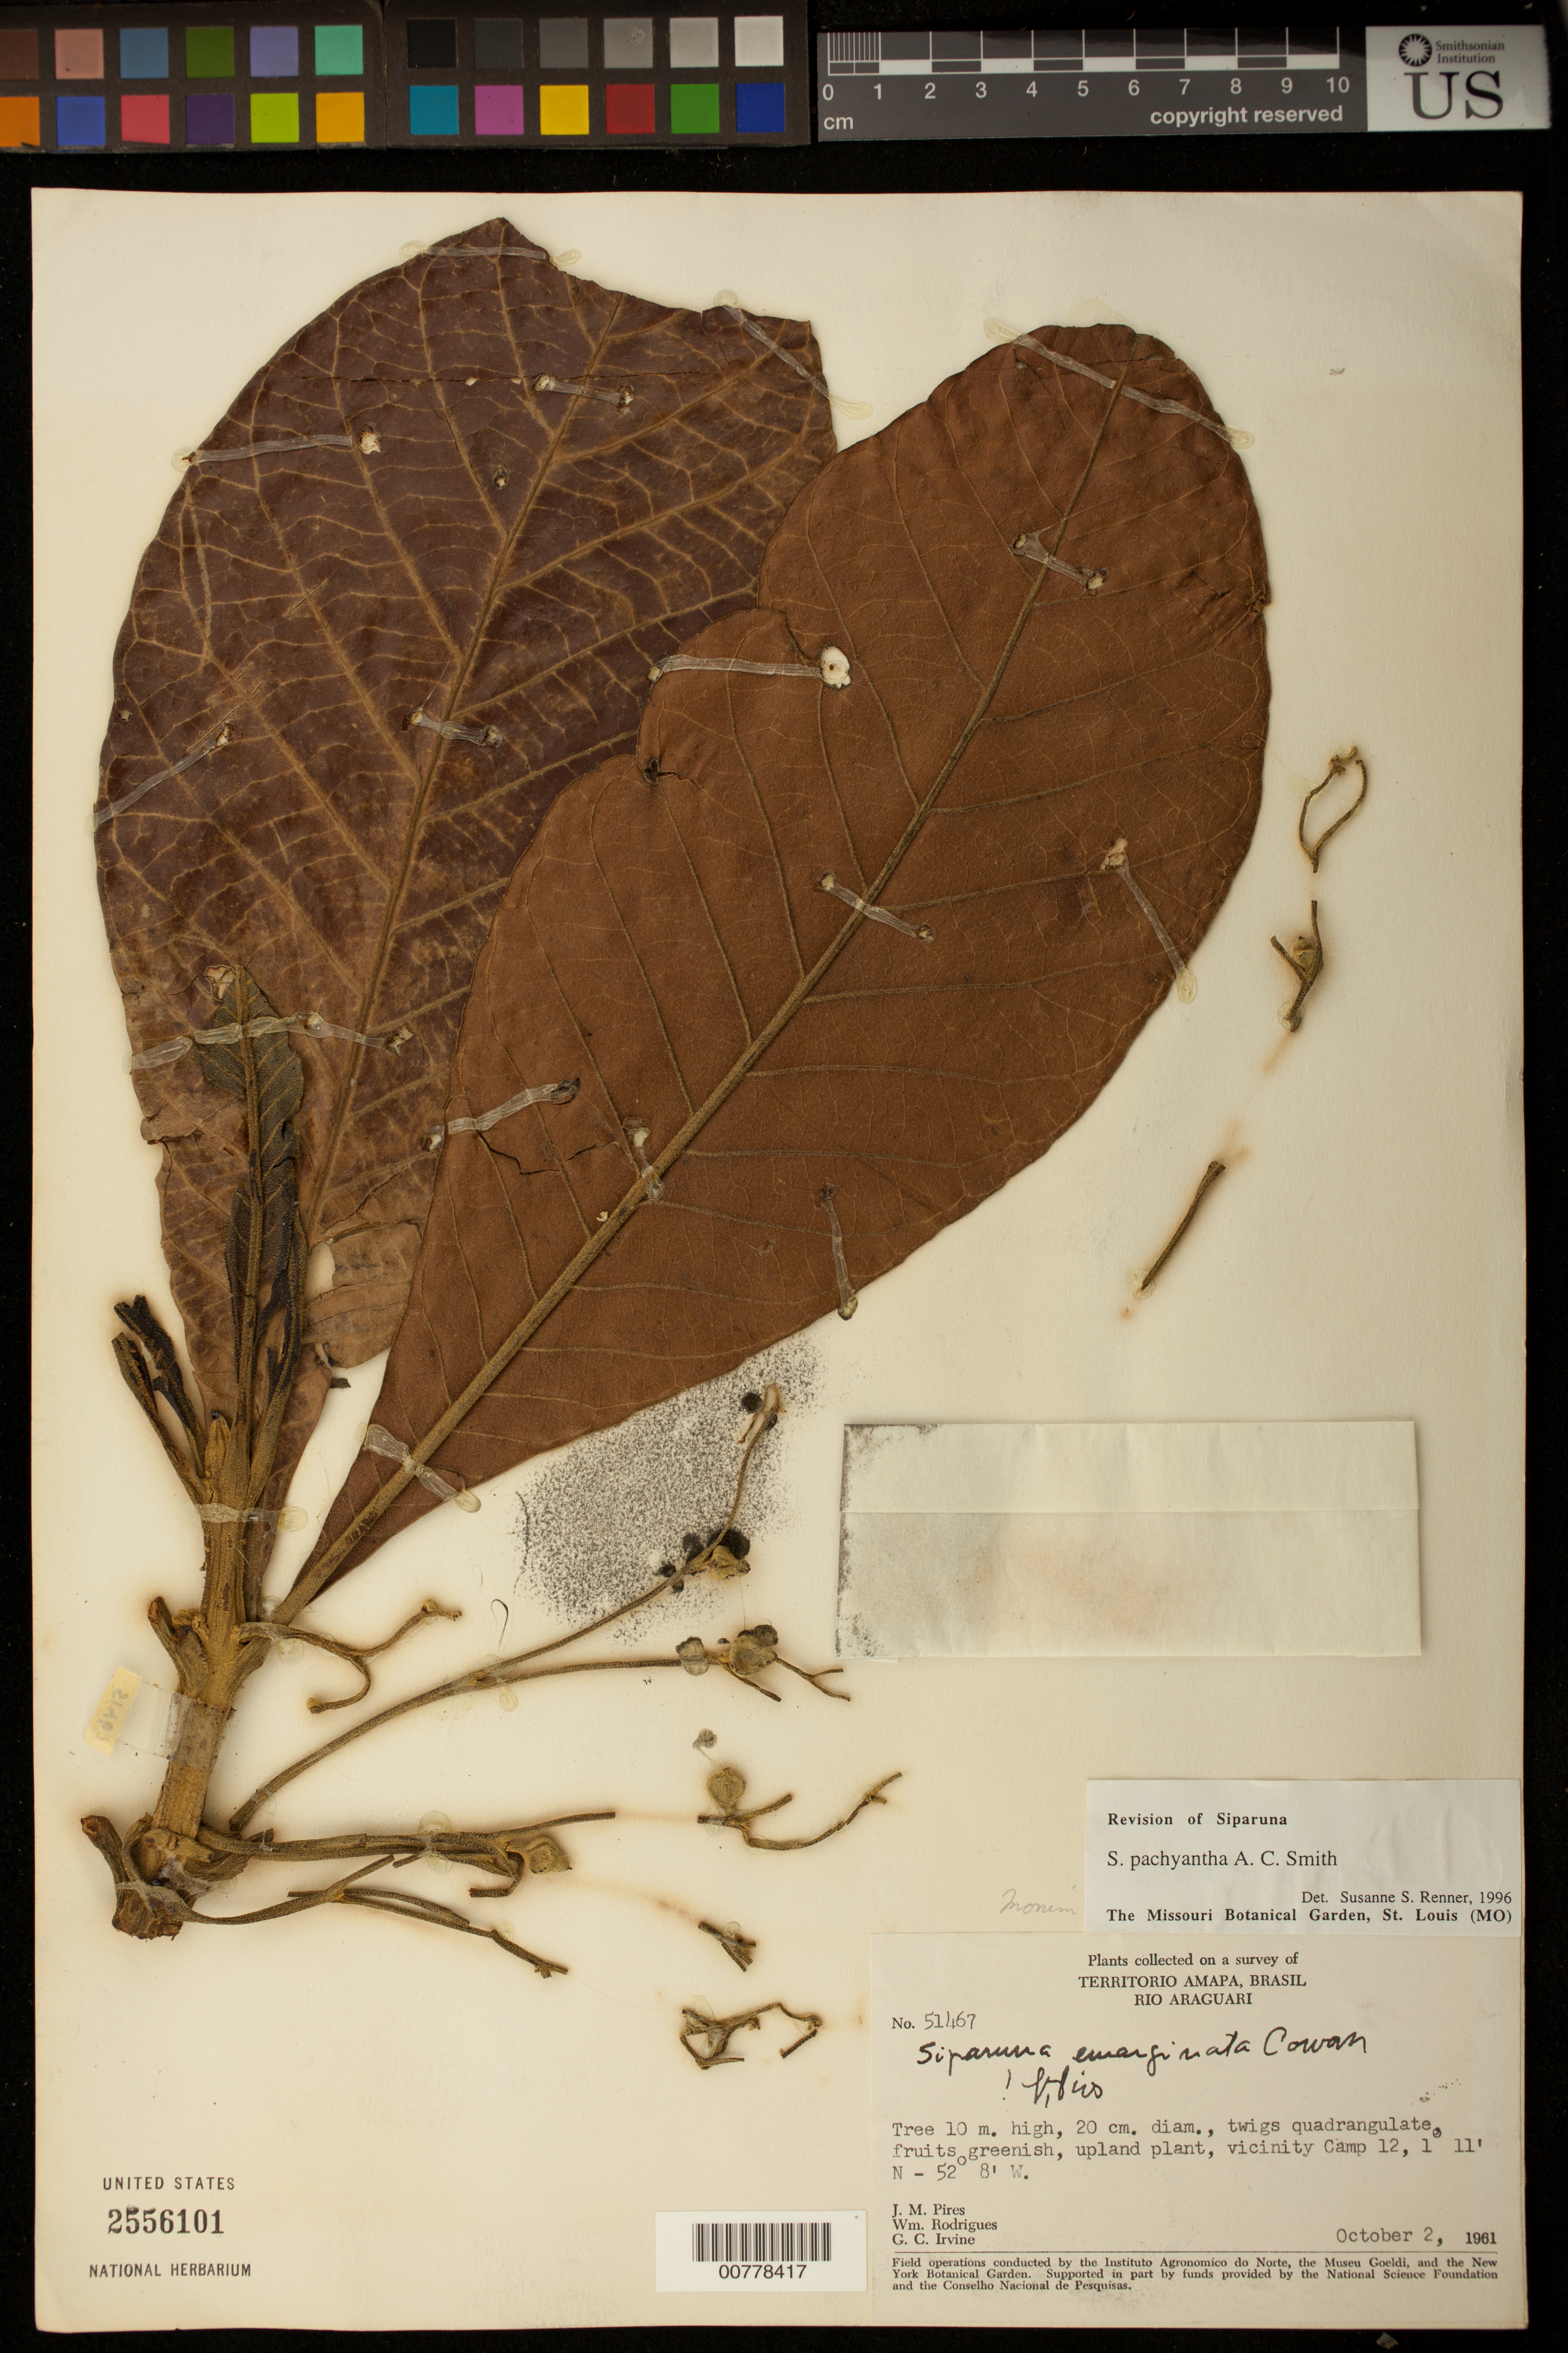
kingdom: Plantae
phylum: Tracheophyta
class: Magnoliopsida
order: Laurales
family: Siparunaceae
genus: Siparuna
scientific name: Siparuna pachyantha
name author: A.C. Sm.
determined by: Renner, S. S.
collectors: J. M. Pires, W. A. Rodrigues & G. Irvine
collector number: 51467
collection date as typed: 2-Oct-61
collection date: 1961-10-02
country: Brazil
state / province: Amapá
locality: Río Araguari, vic. Camp 12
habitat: Upland plant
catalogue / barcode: US 2556101